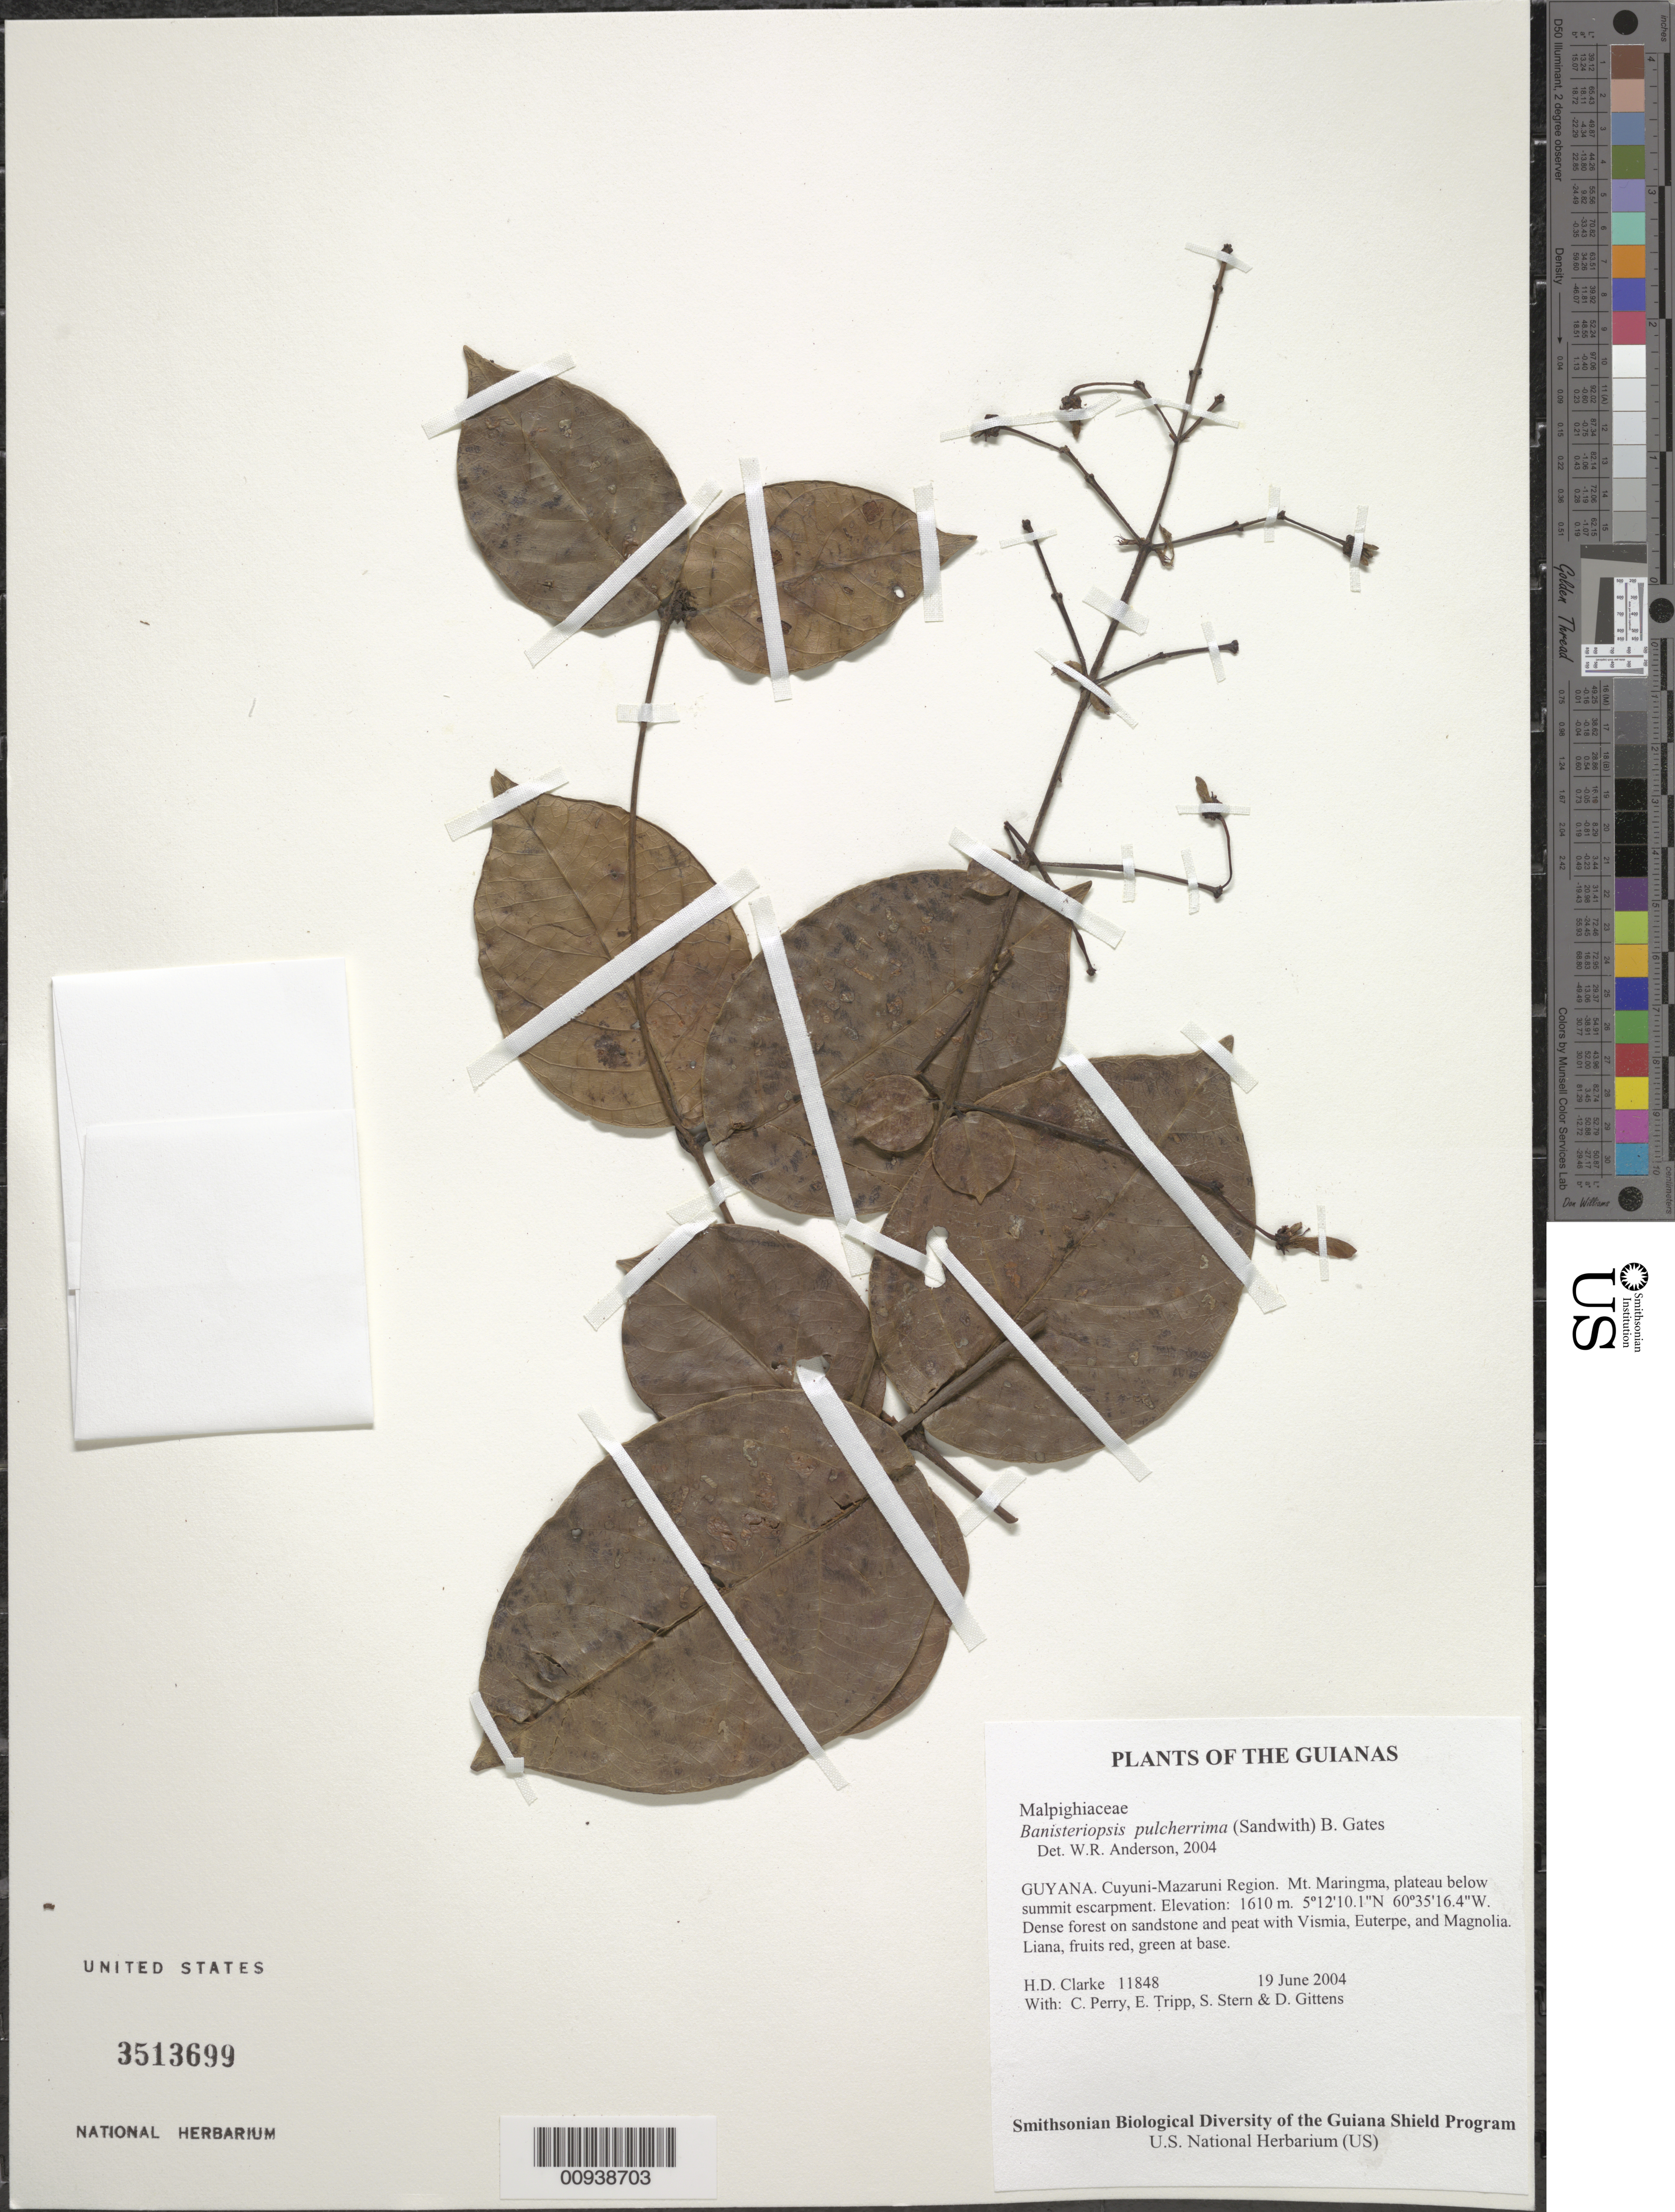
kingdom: Plantae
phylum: Tracheophyta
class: Magnoliopsida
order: Malpighiales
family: Malpighiaceae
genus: Banisteriopsis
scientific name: Banisteriopsis pulcherrima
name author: (Sandwith) B. Gates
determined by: Anderson, W. R., (MICH), University of Michigan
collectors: H. D. Clarke, C. Perry, E. Tripp, S. R. Stern & D. Gittens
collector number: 11848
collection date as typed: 19 June 2004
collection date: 2004-06-19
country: Guyana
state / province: Cuyuni-Mazaruni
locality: Mt. Maringma, plateau below summit escarpment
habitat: Dense forest on sandstone and peat with Vismia, Euterpe, and Magnolia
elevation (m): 1610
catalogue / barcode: US 3513699